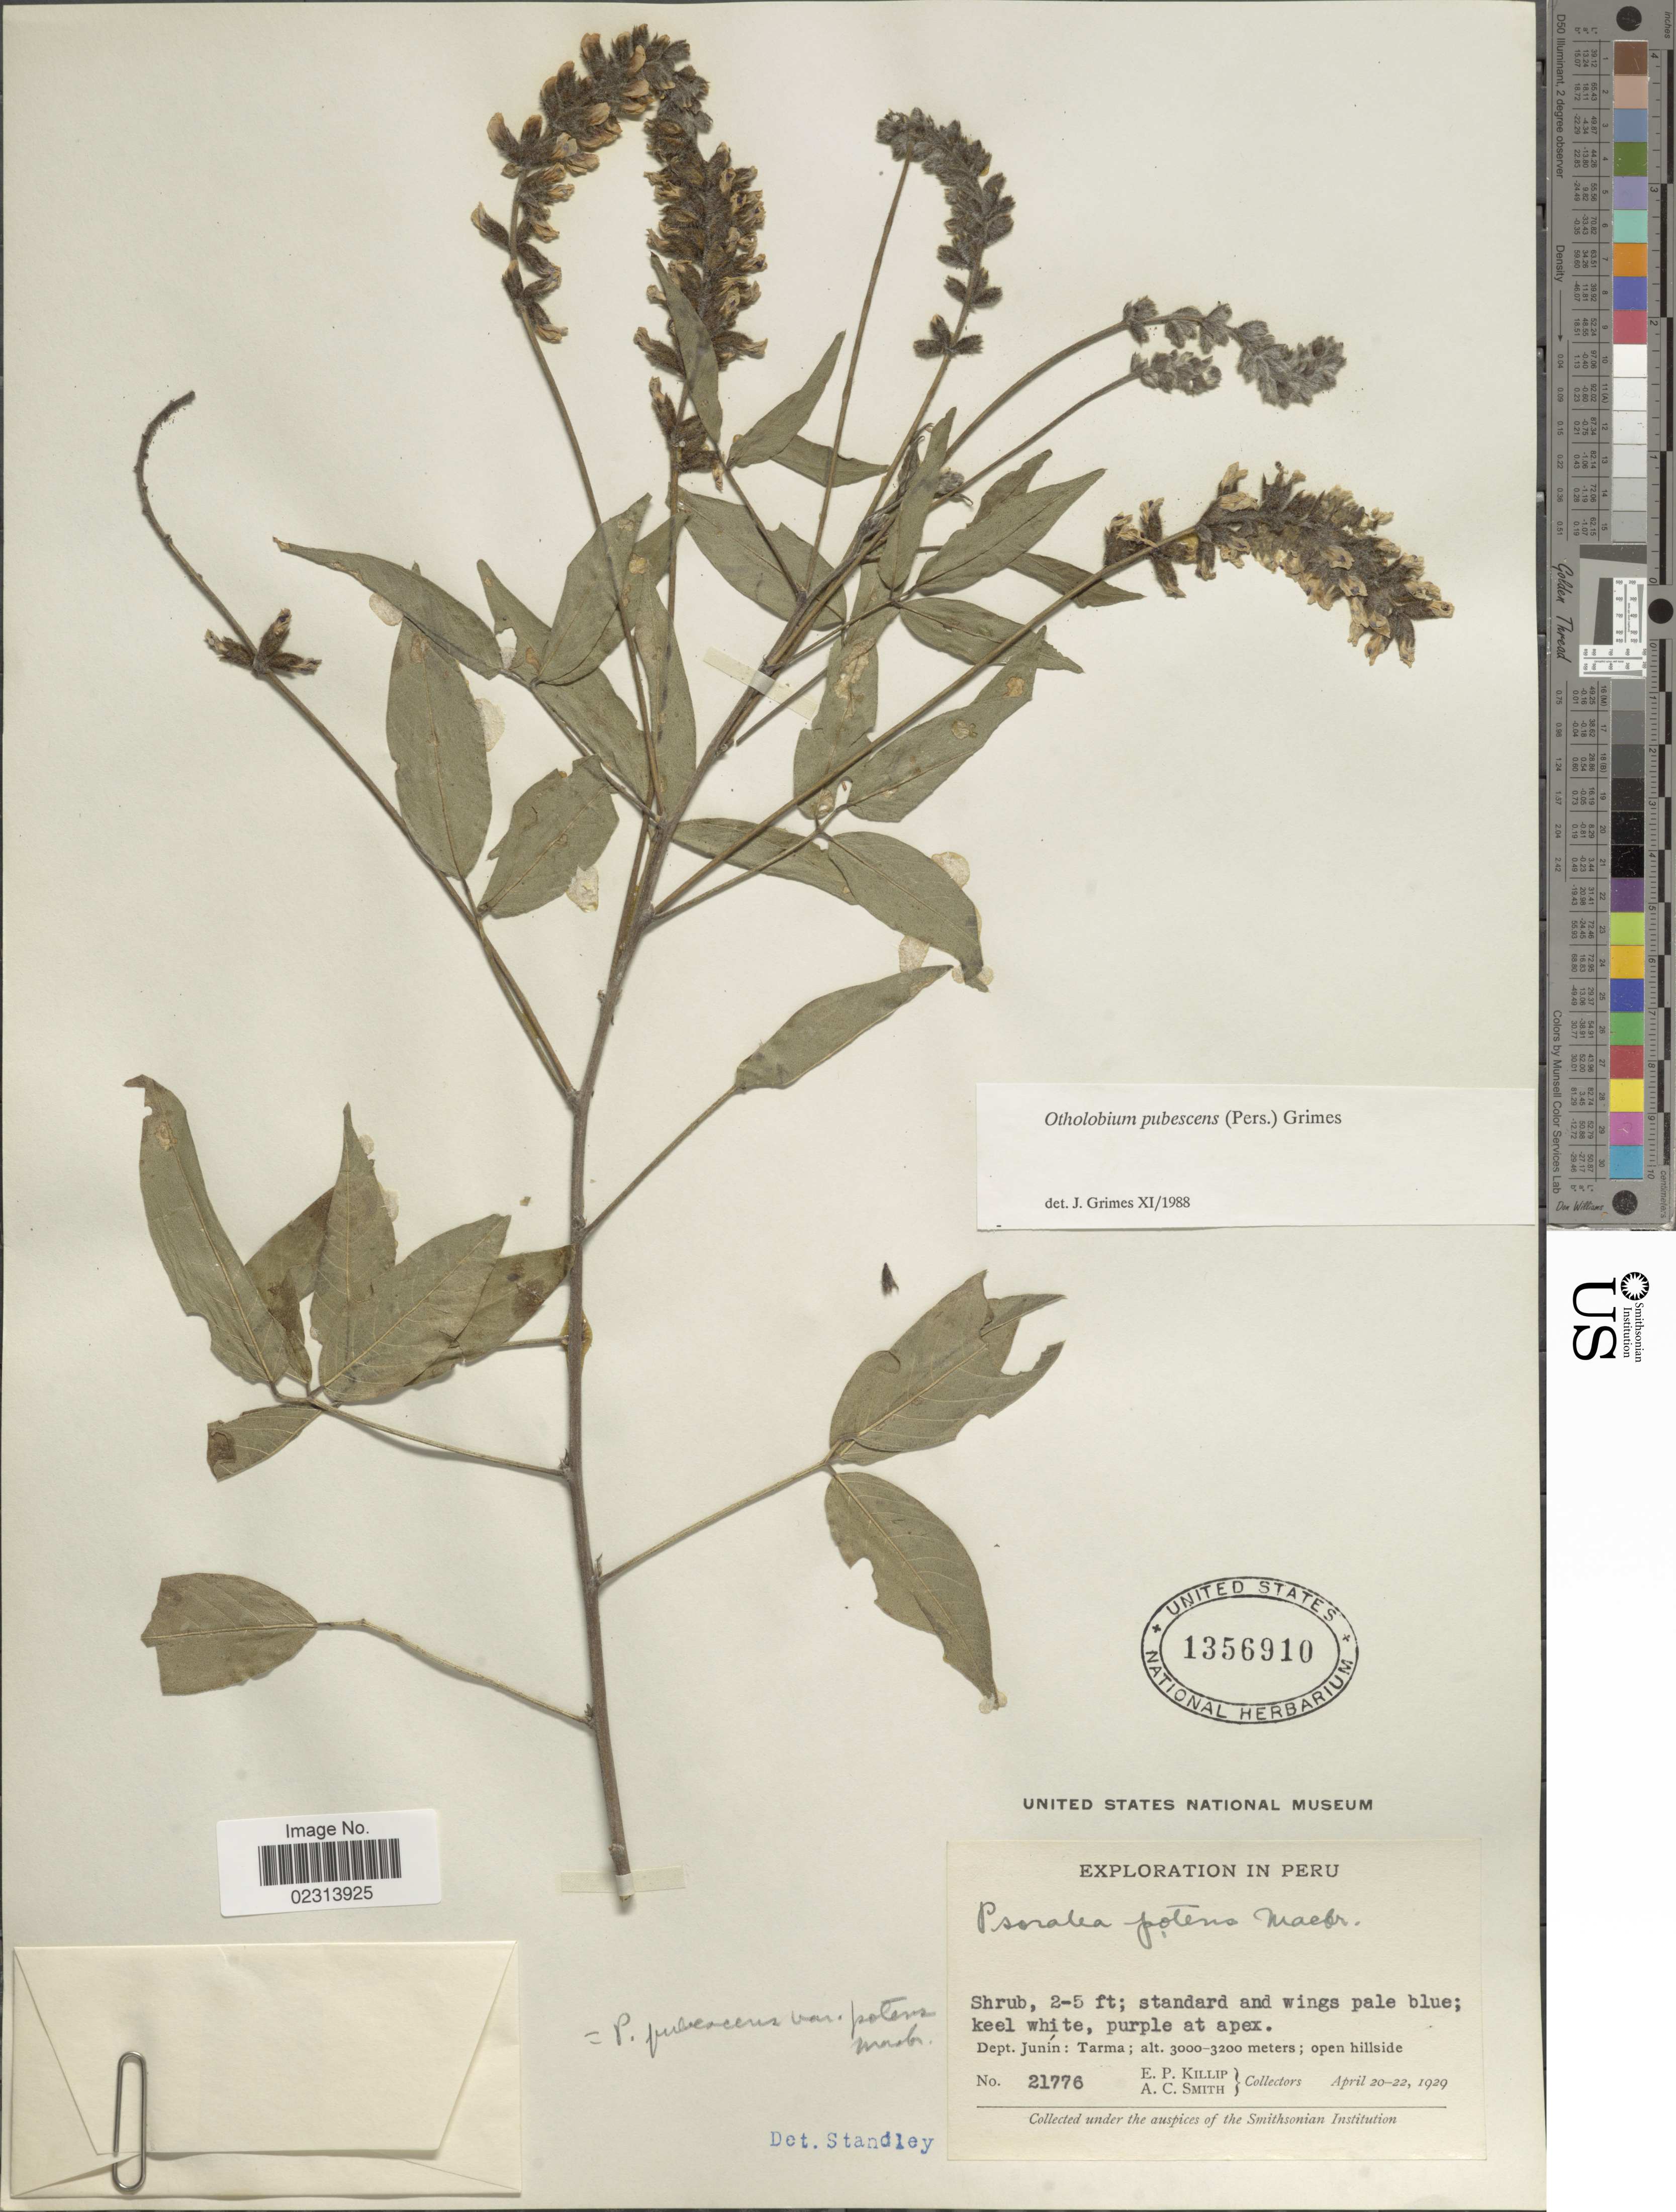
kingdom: Plantae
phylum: Tracheophyta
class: Magnoliopsida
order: Fabales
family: Fabaceae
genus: Otholobium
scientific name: Otholobium pubescens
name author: (Poir.) J.W. Grimes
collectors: E. P. Killip & A. C. Smith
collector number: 21776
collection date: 1929-04-20/1929-04-22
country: Peru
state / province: Junín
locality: Dept. Junin: Tarma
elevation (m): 3000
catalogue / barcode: US 1356910